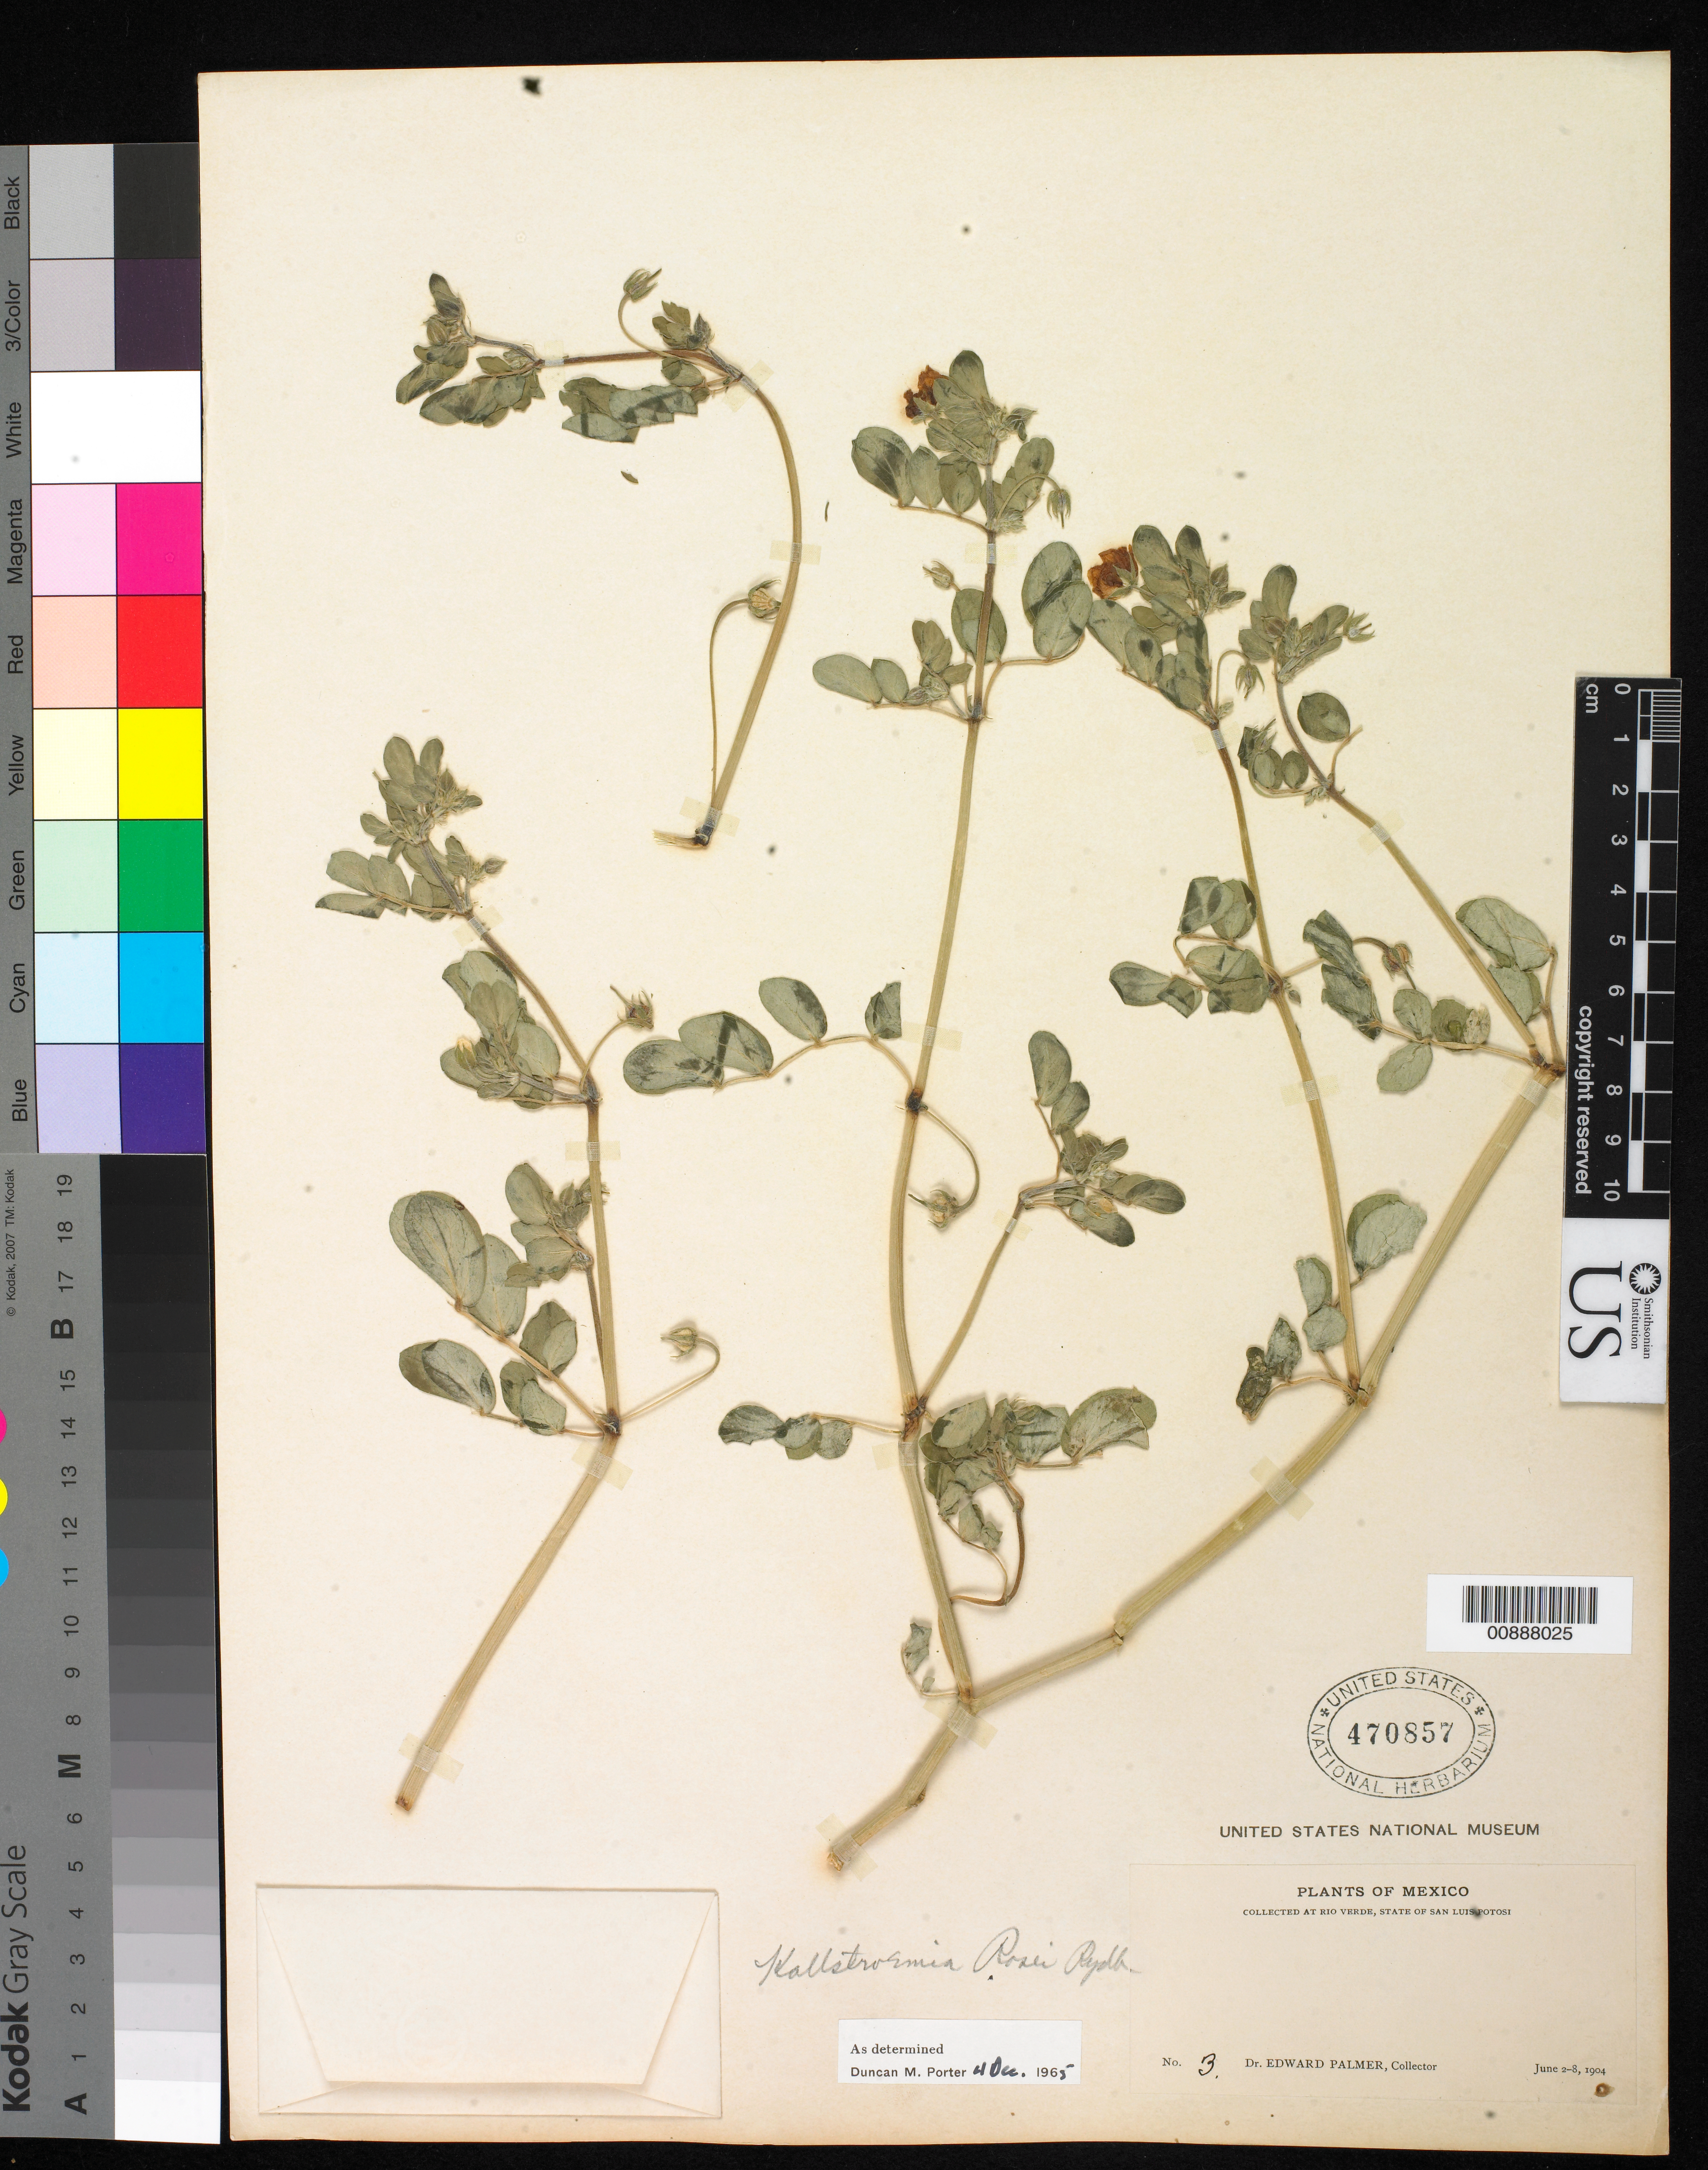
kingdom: Plantae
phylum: Tracheophyta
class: Magnoliopsida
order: Zygophyllales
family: Zygophyllaceae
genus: Kallstroemia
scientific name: Kallstroemia rosei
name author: Rydb.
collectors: E. Palmer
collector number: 3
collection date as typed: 02 Jun 1904 to 08 Jun 1904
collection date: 1904-06-02/1904-06-08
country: Mexico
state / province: San Luis Potosí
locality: Río Verde, San Luis Potosí.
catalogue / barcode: US 470857